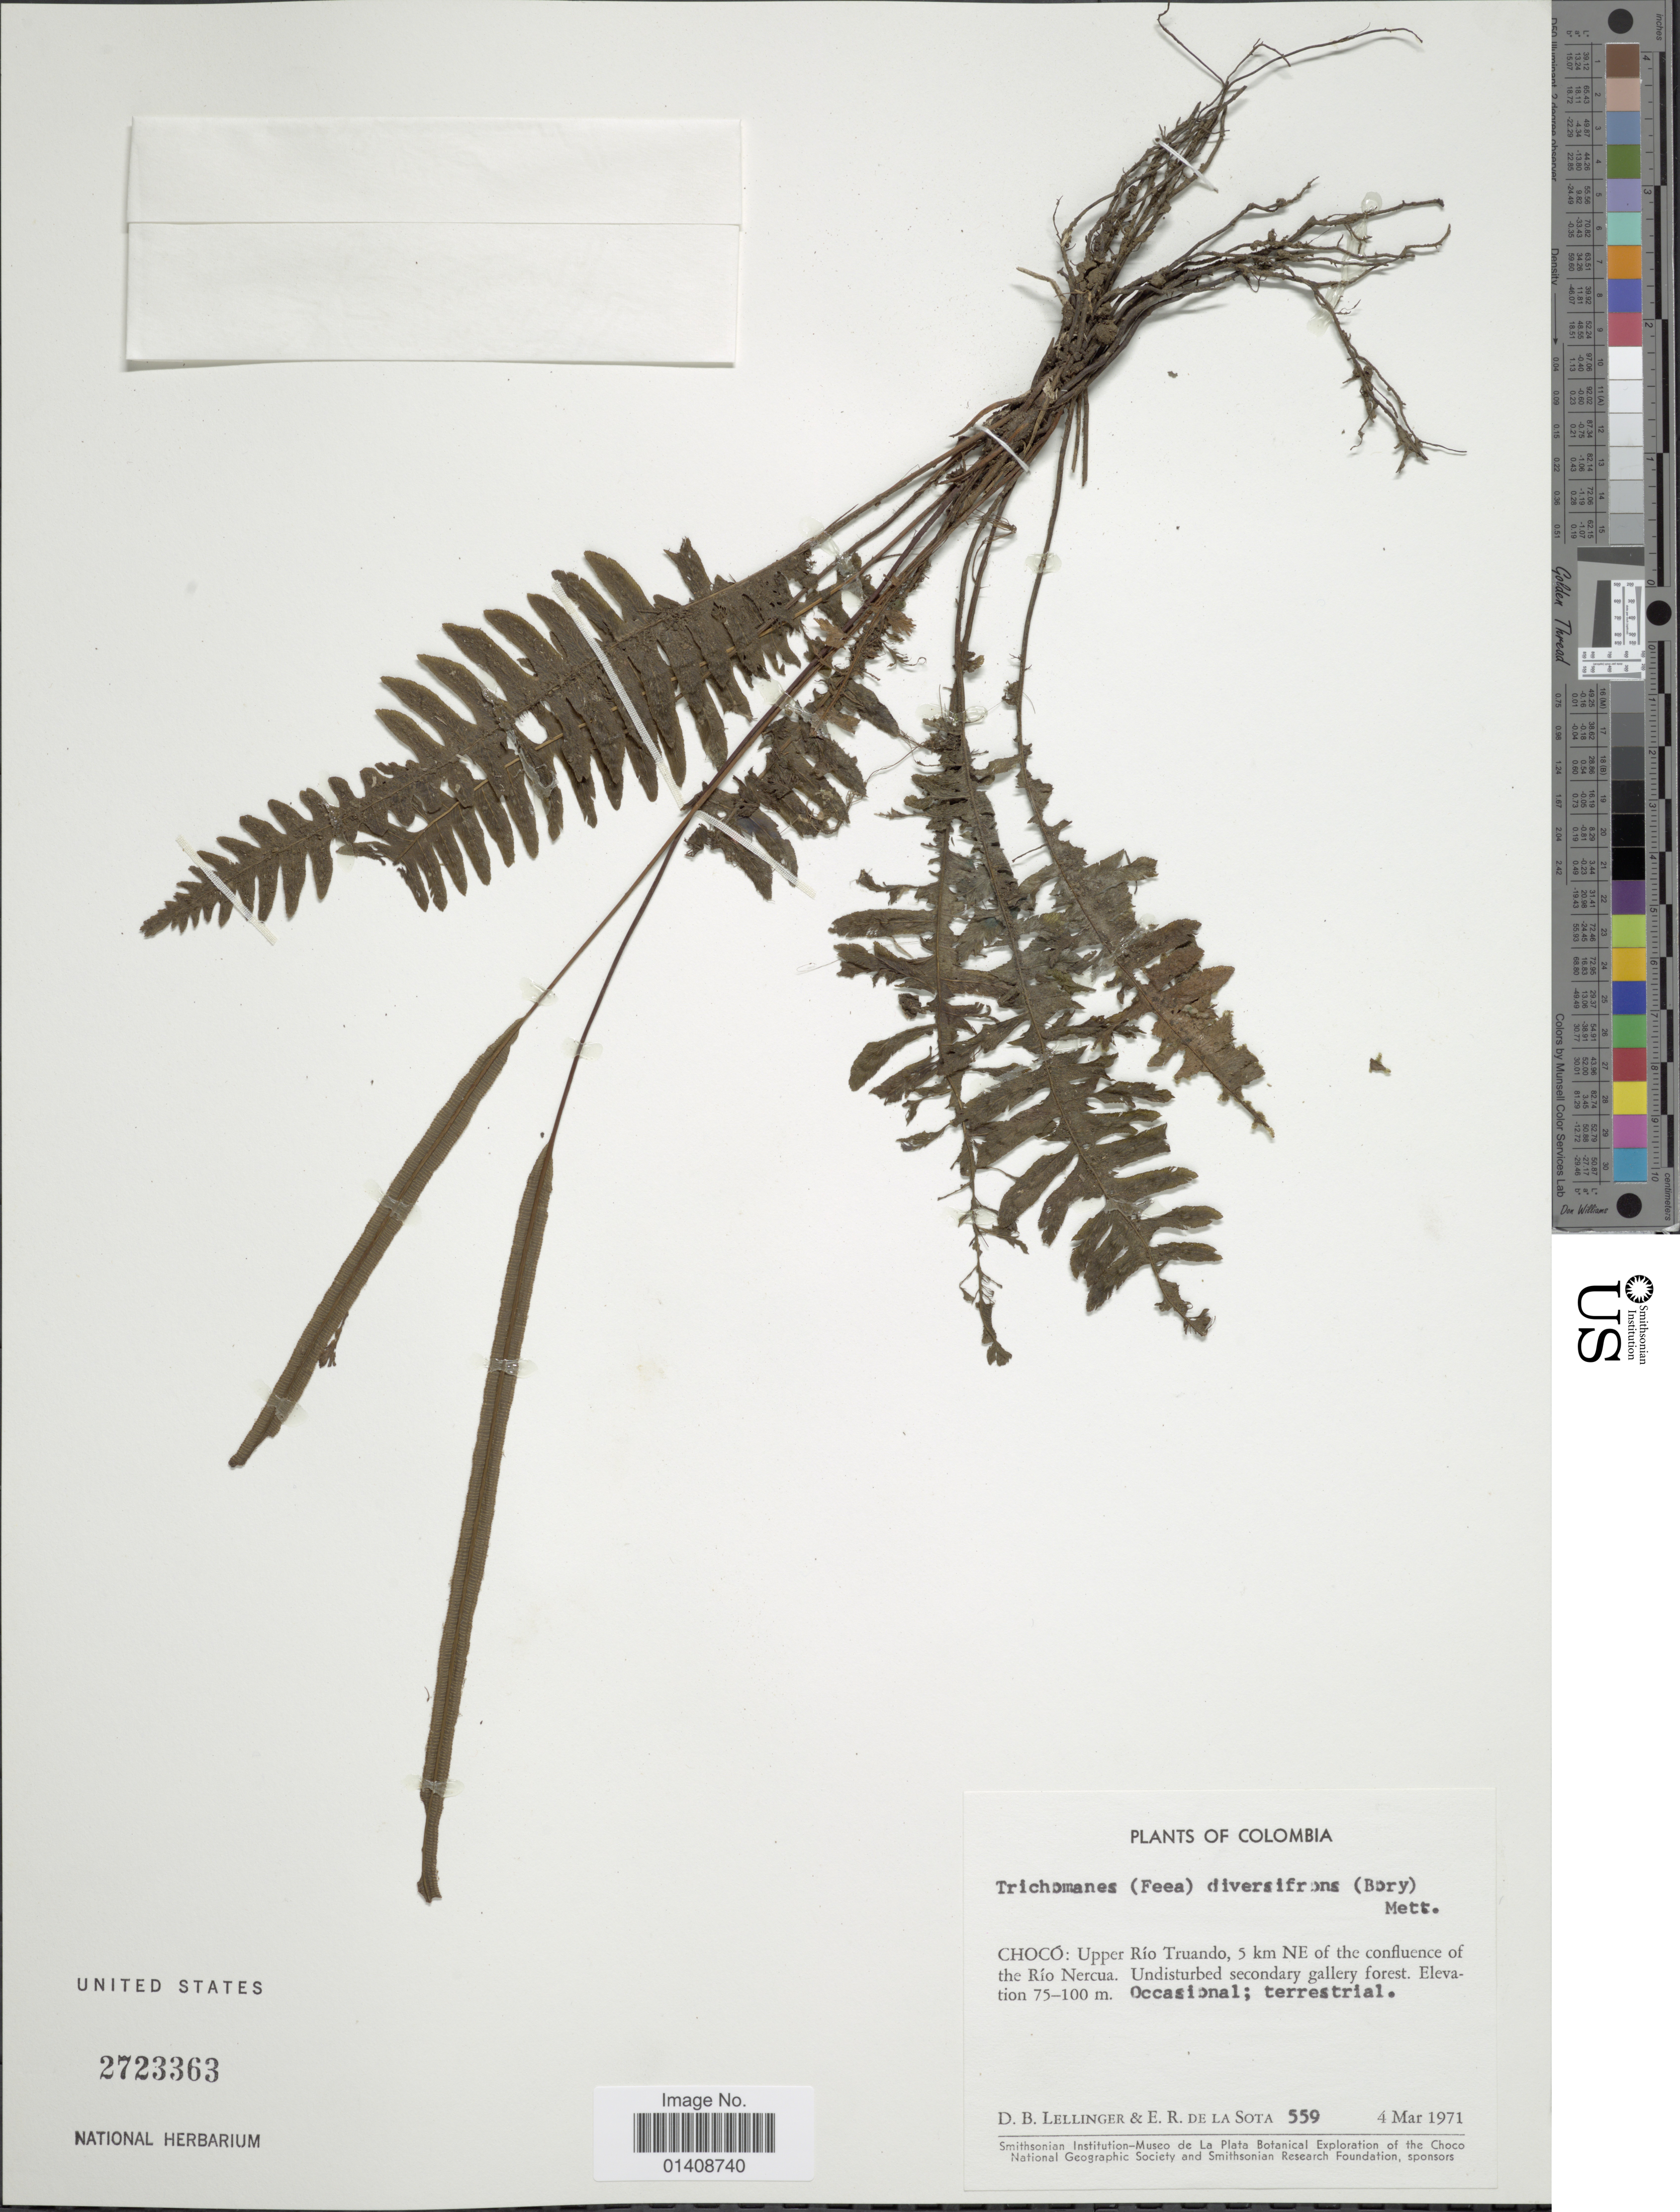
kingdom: Plantae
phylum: Tracheophyta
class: Polypodiopsida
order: Hymenophyllales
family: Hymenophyllaceae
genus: Trichomanes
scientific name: Trichomanes diversifrons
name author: (Bory) Mett. ex Sadeb.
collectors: D. B. Lellinger & E. R. de la Sota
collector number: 559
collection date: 1971-03-04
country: Colombia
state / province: Chocó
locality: Upper Rio Truando, 5 km NE of the confluence of the Rio Nercua.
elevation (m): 75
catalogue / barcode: US 2723363